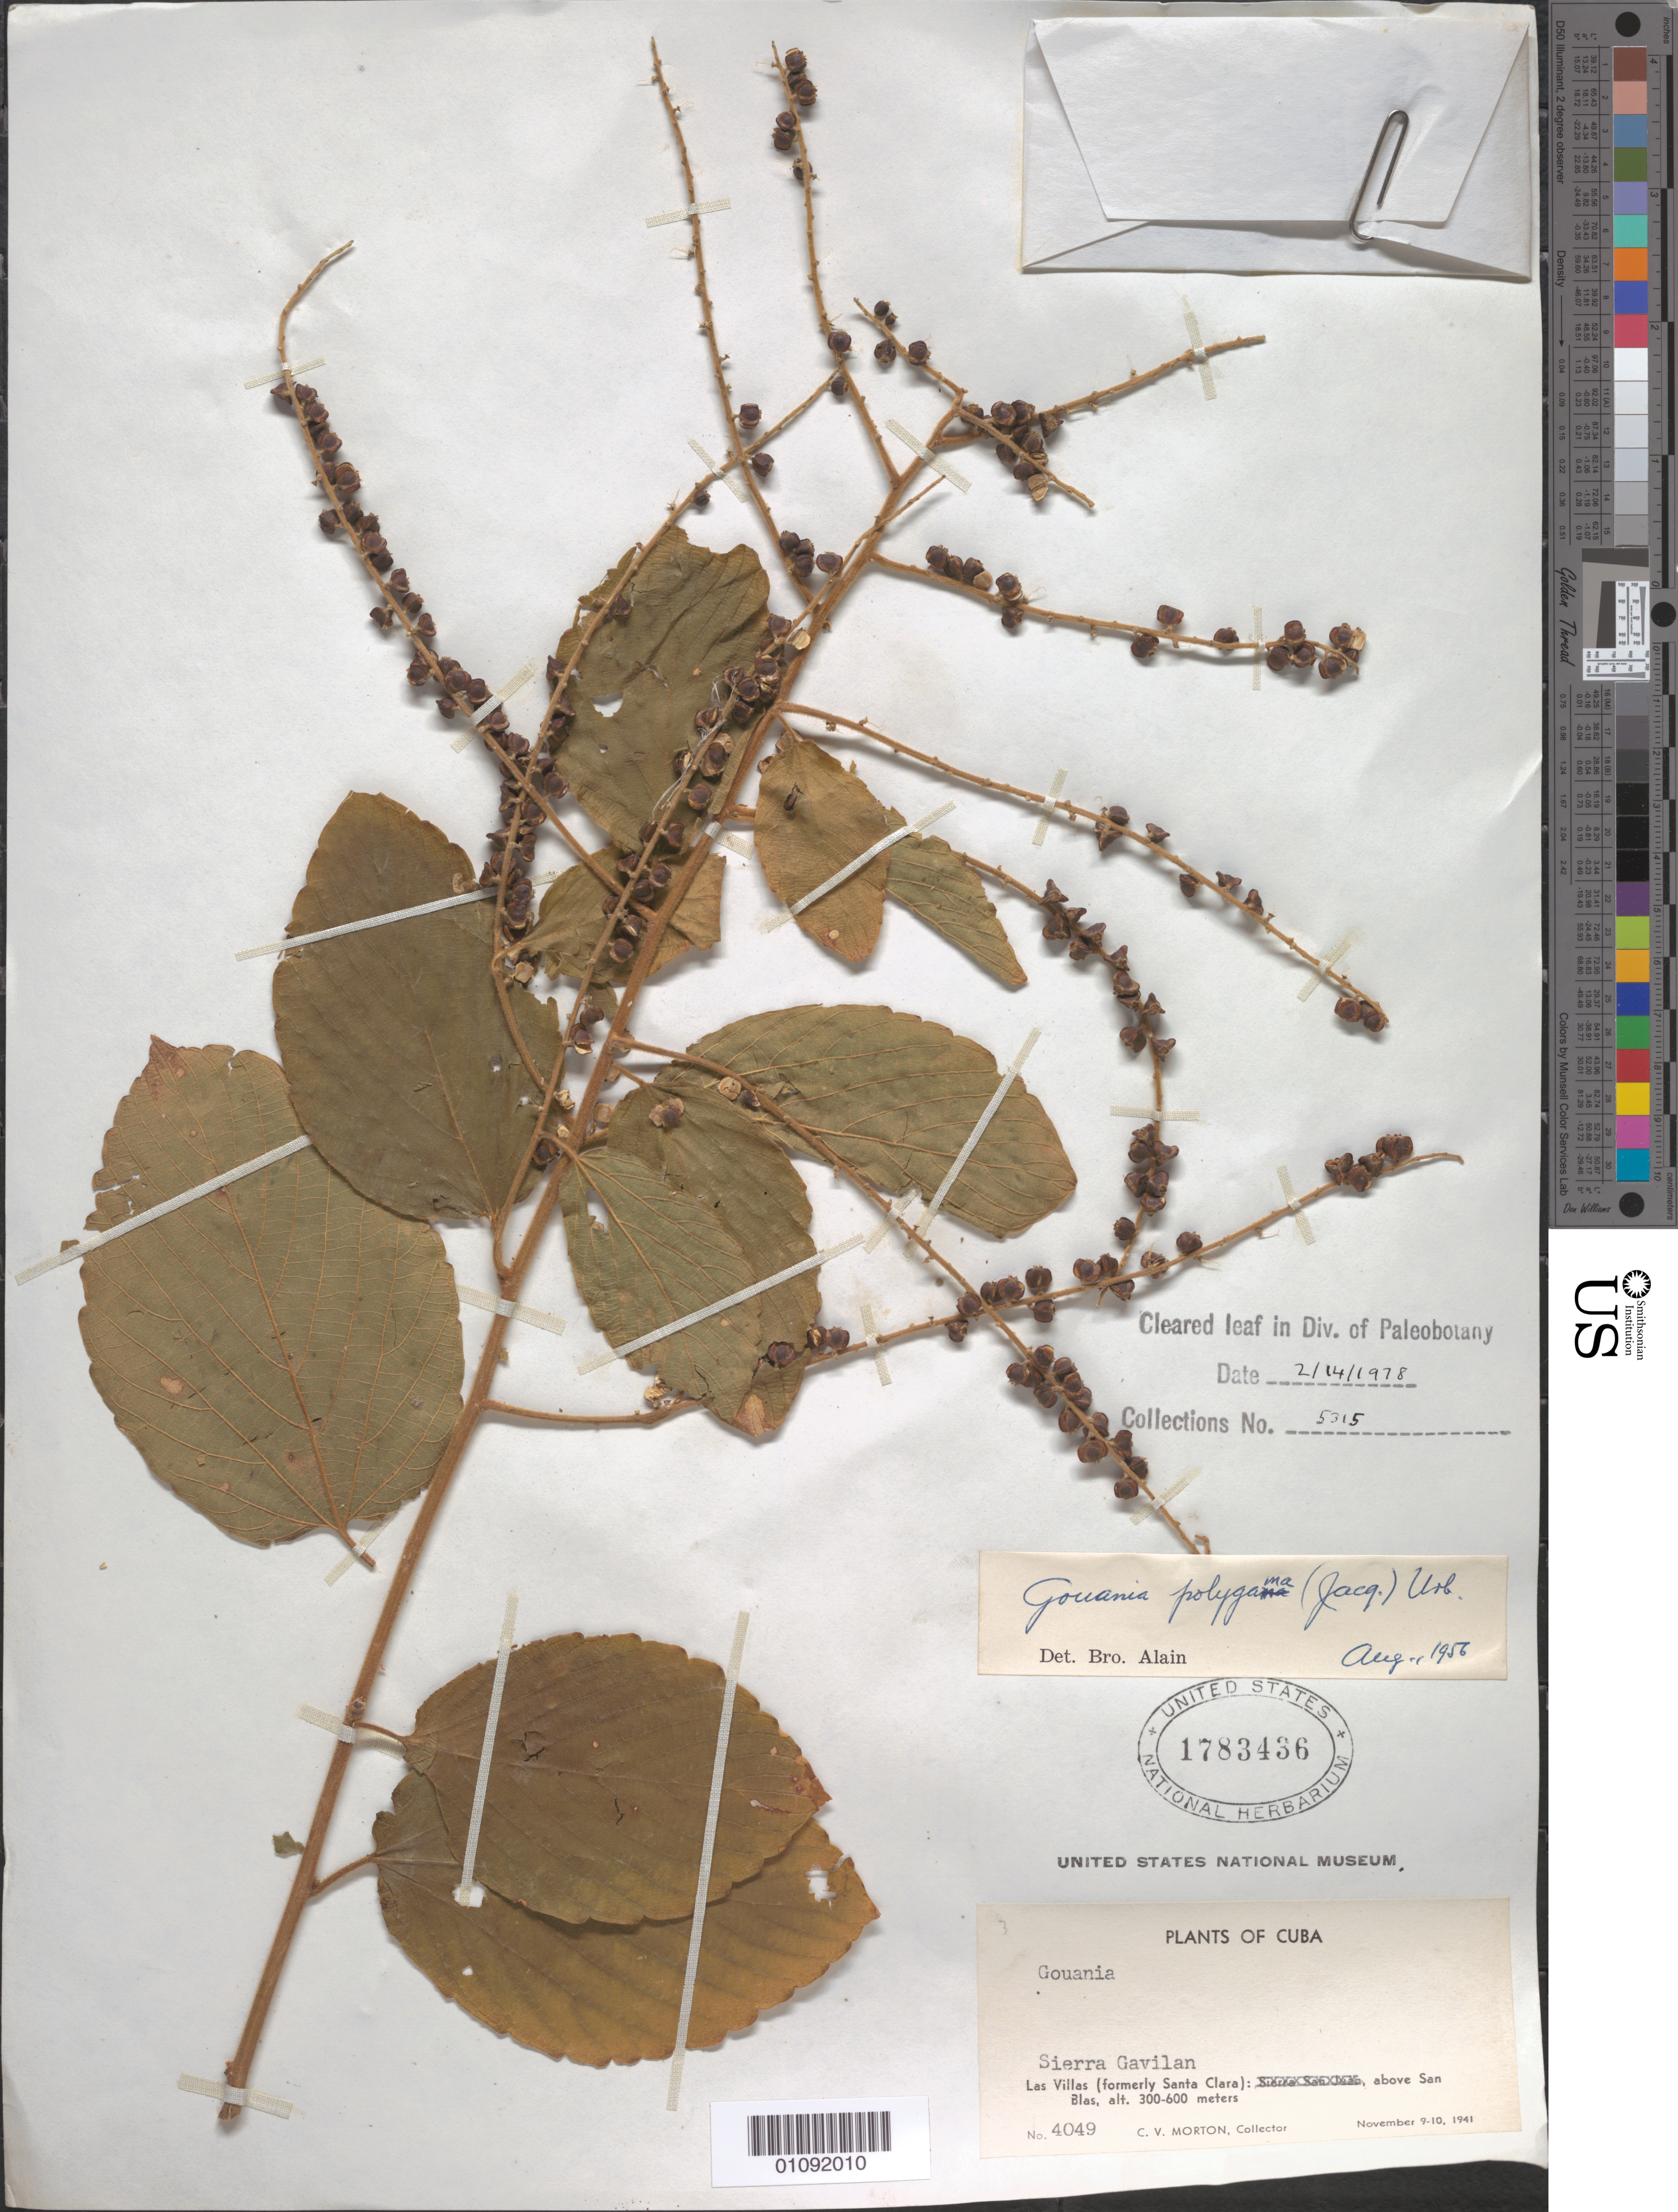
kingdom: Plantae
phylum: Tracheophyta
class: Magnoliopsida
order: Rosales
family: Rhamnaceae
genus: Gouania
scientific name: Gouania polygama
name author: (Jacq.) Urb.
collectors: C. V. Morton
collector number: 4049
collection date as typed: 09 Nov 1941 and 10 Nov 1941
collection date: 1941-11-09,1941-11-10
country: Cuba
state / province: Matanzas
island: Cuba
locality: Sierra Gavilan, Las Villas (formerly Santa Clara): above San Blas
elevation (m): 300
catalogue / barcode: US 1783436